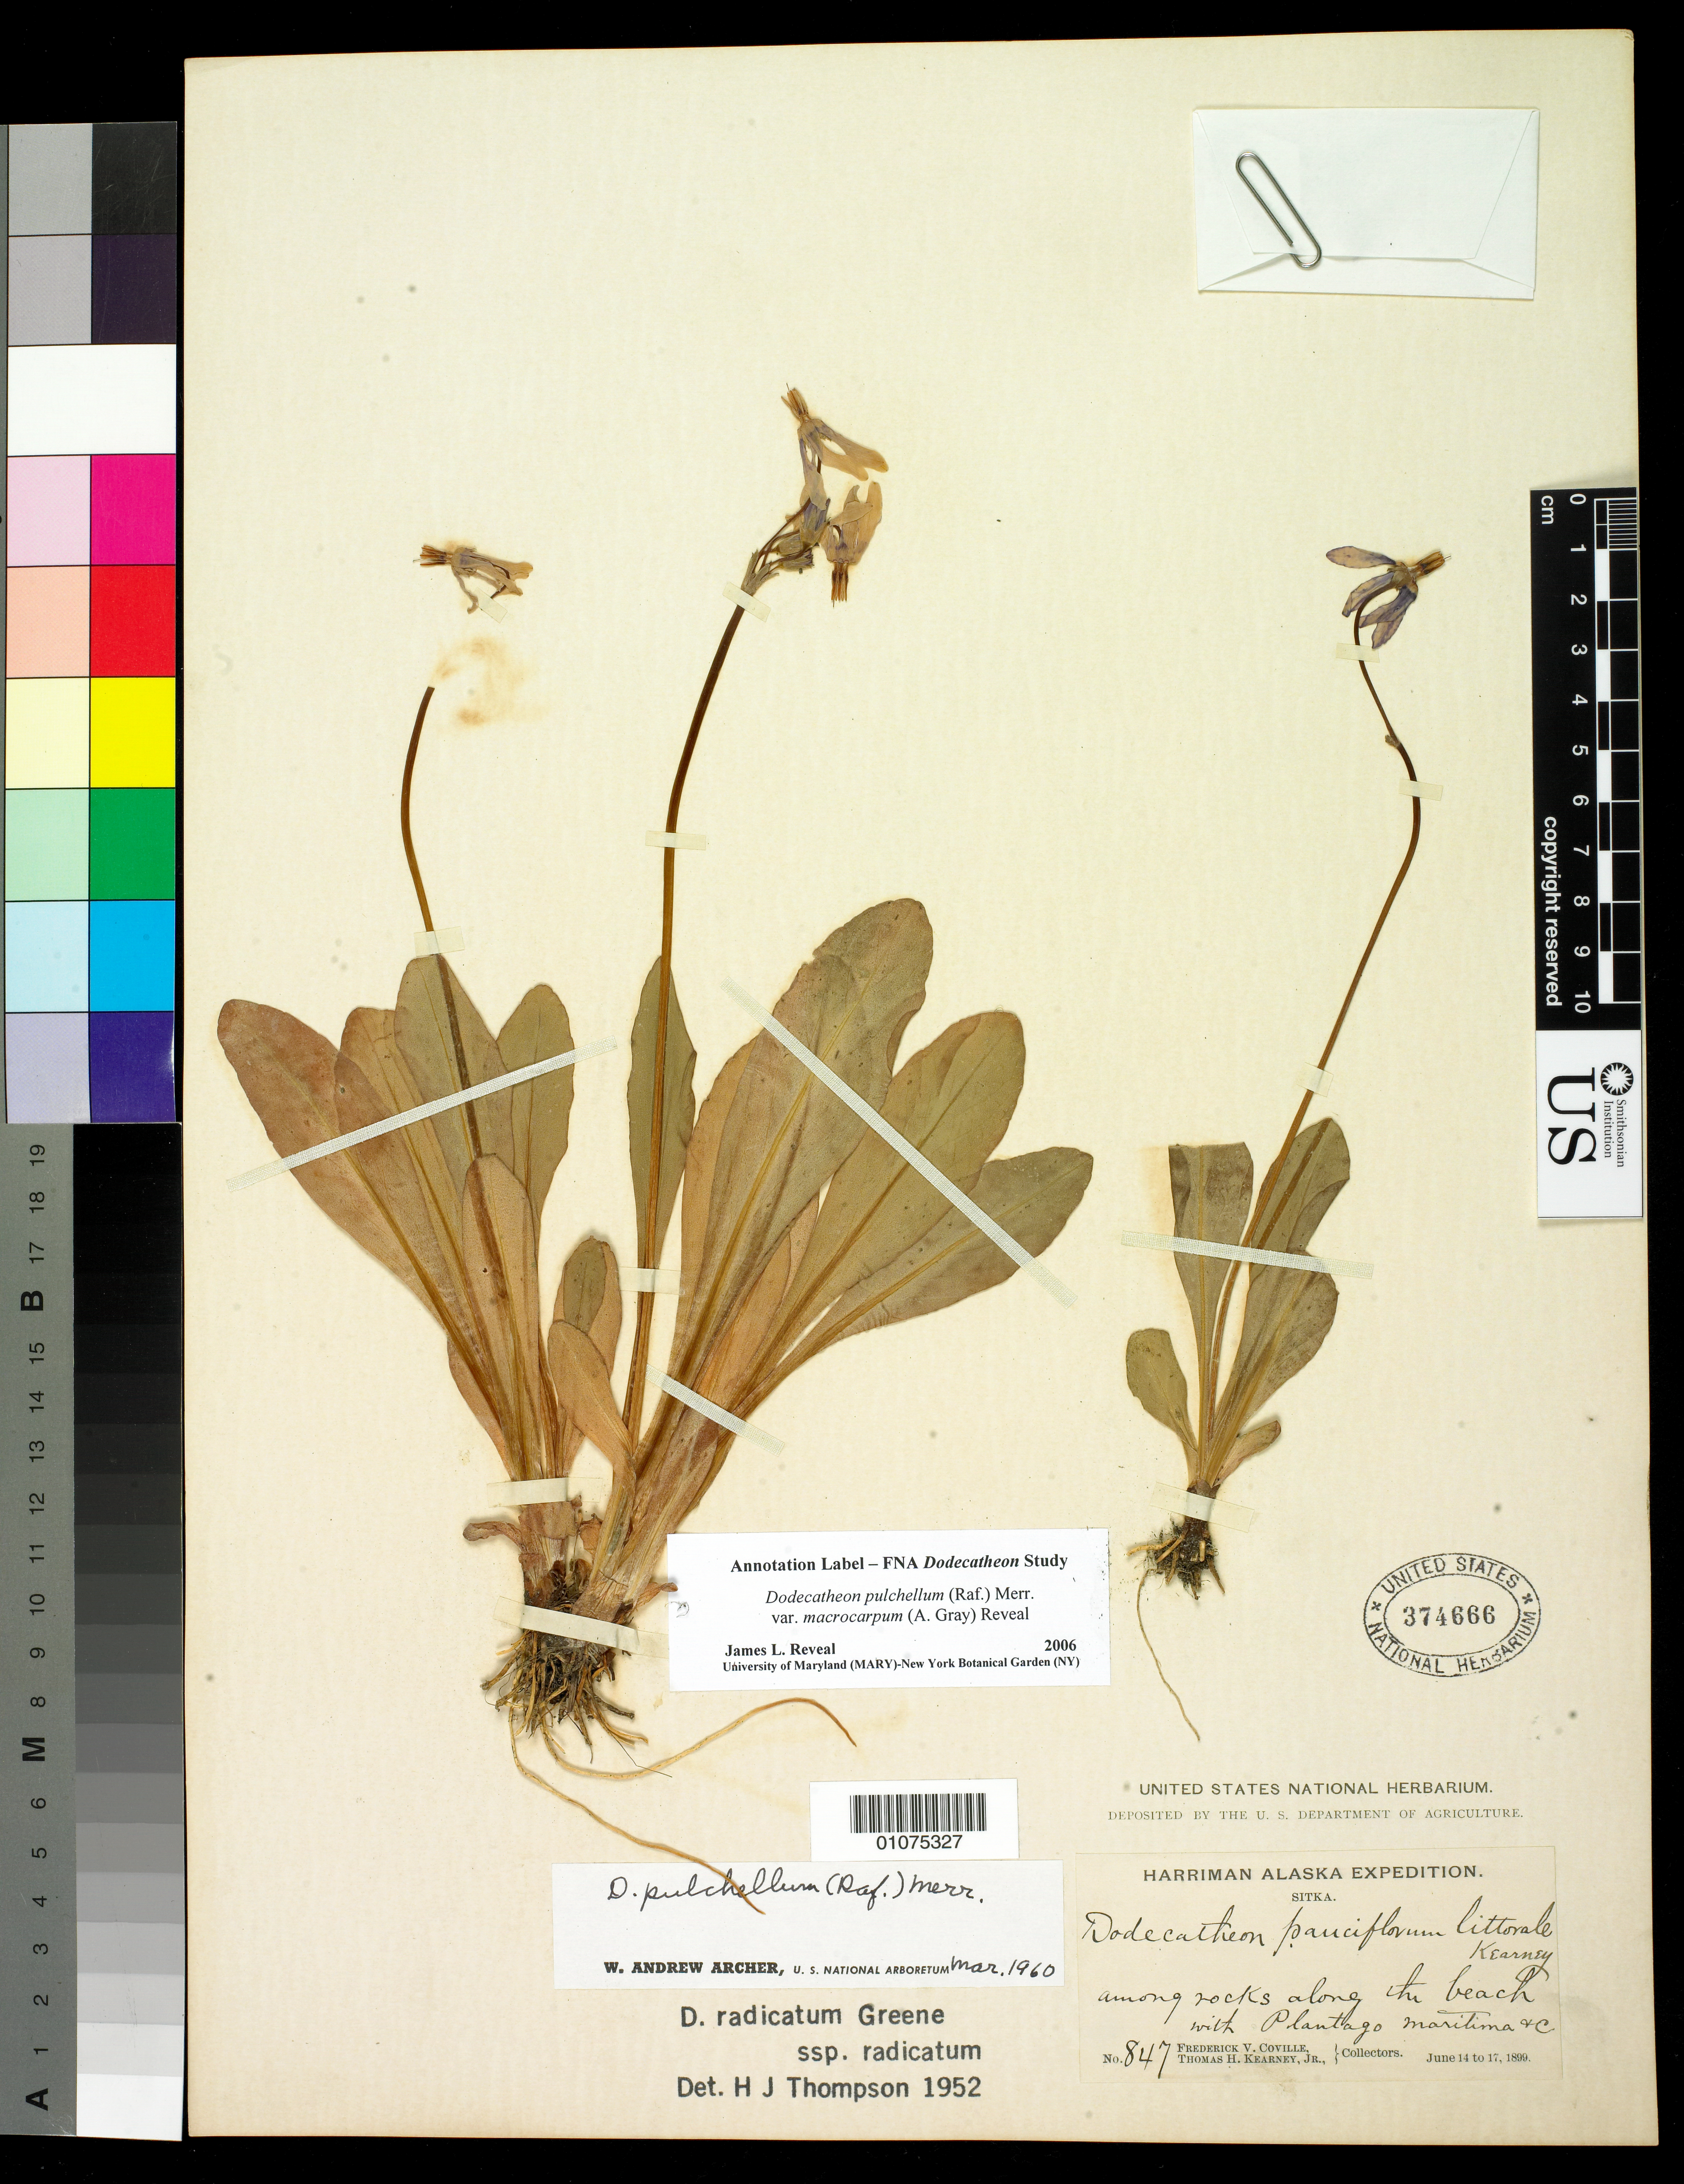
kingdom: Plantae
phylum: Tracheophyta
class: Magnoliopsida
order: Ericales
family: Primulaceae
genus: Dodecatheon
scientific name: Dodecatheon pulchellum var. macrocarpum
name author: (A. Gray) Reveal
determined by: Reveal, J. L.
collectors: F. V. Coville & T. H. Kearney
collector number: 847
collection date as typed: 14 Jun 1899 to 17 Jun 1899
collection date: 1899-06-14/1899-06-17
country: United States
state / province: Alaska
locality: Sitka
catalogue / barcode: US 374666